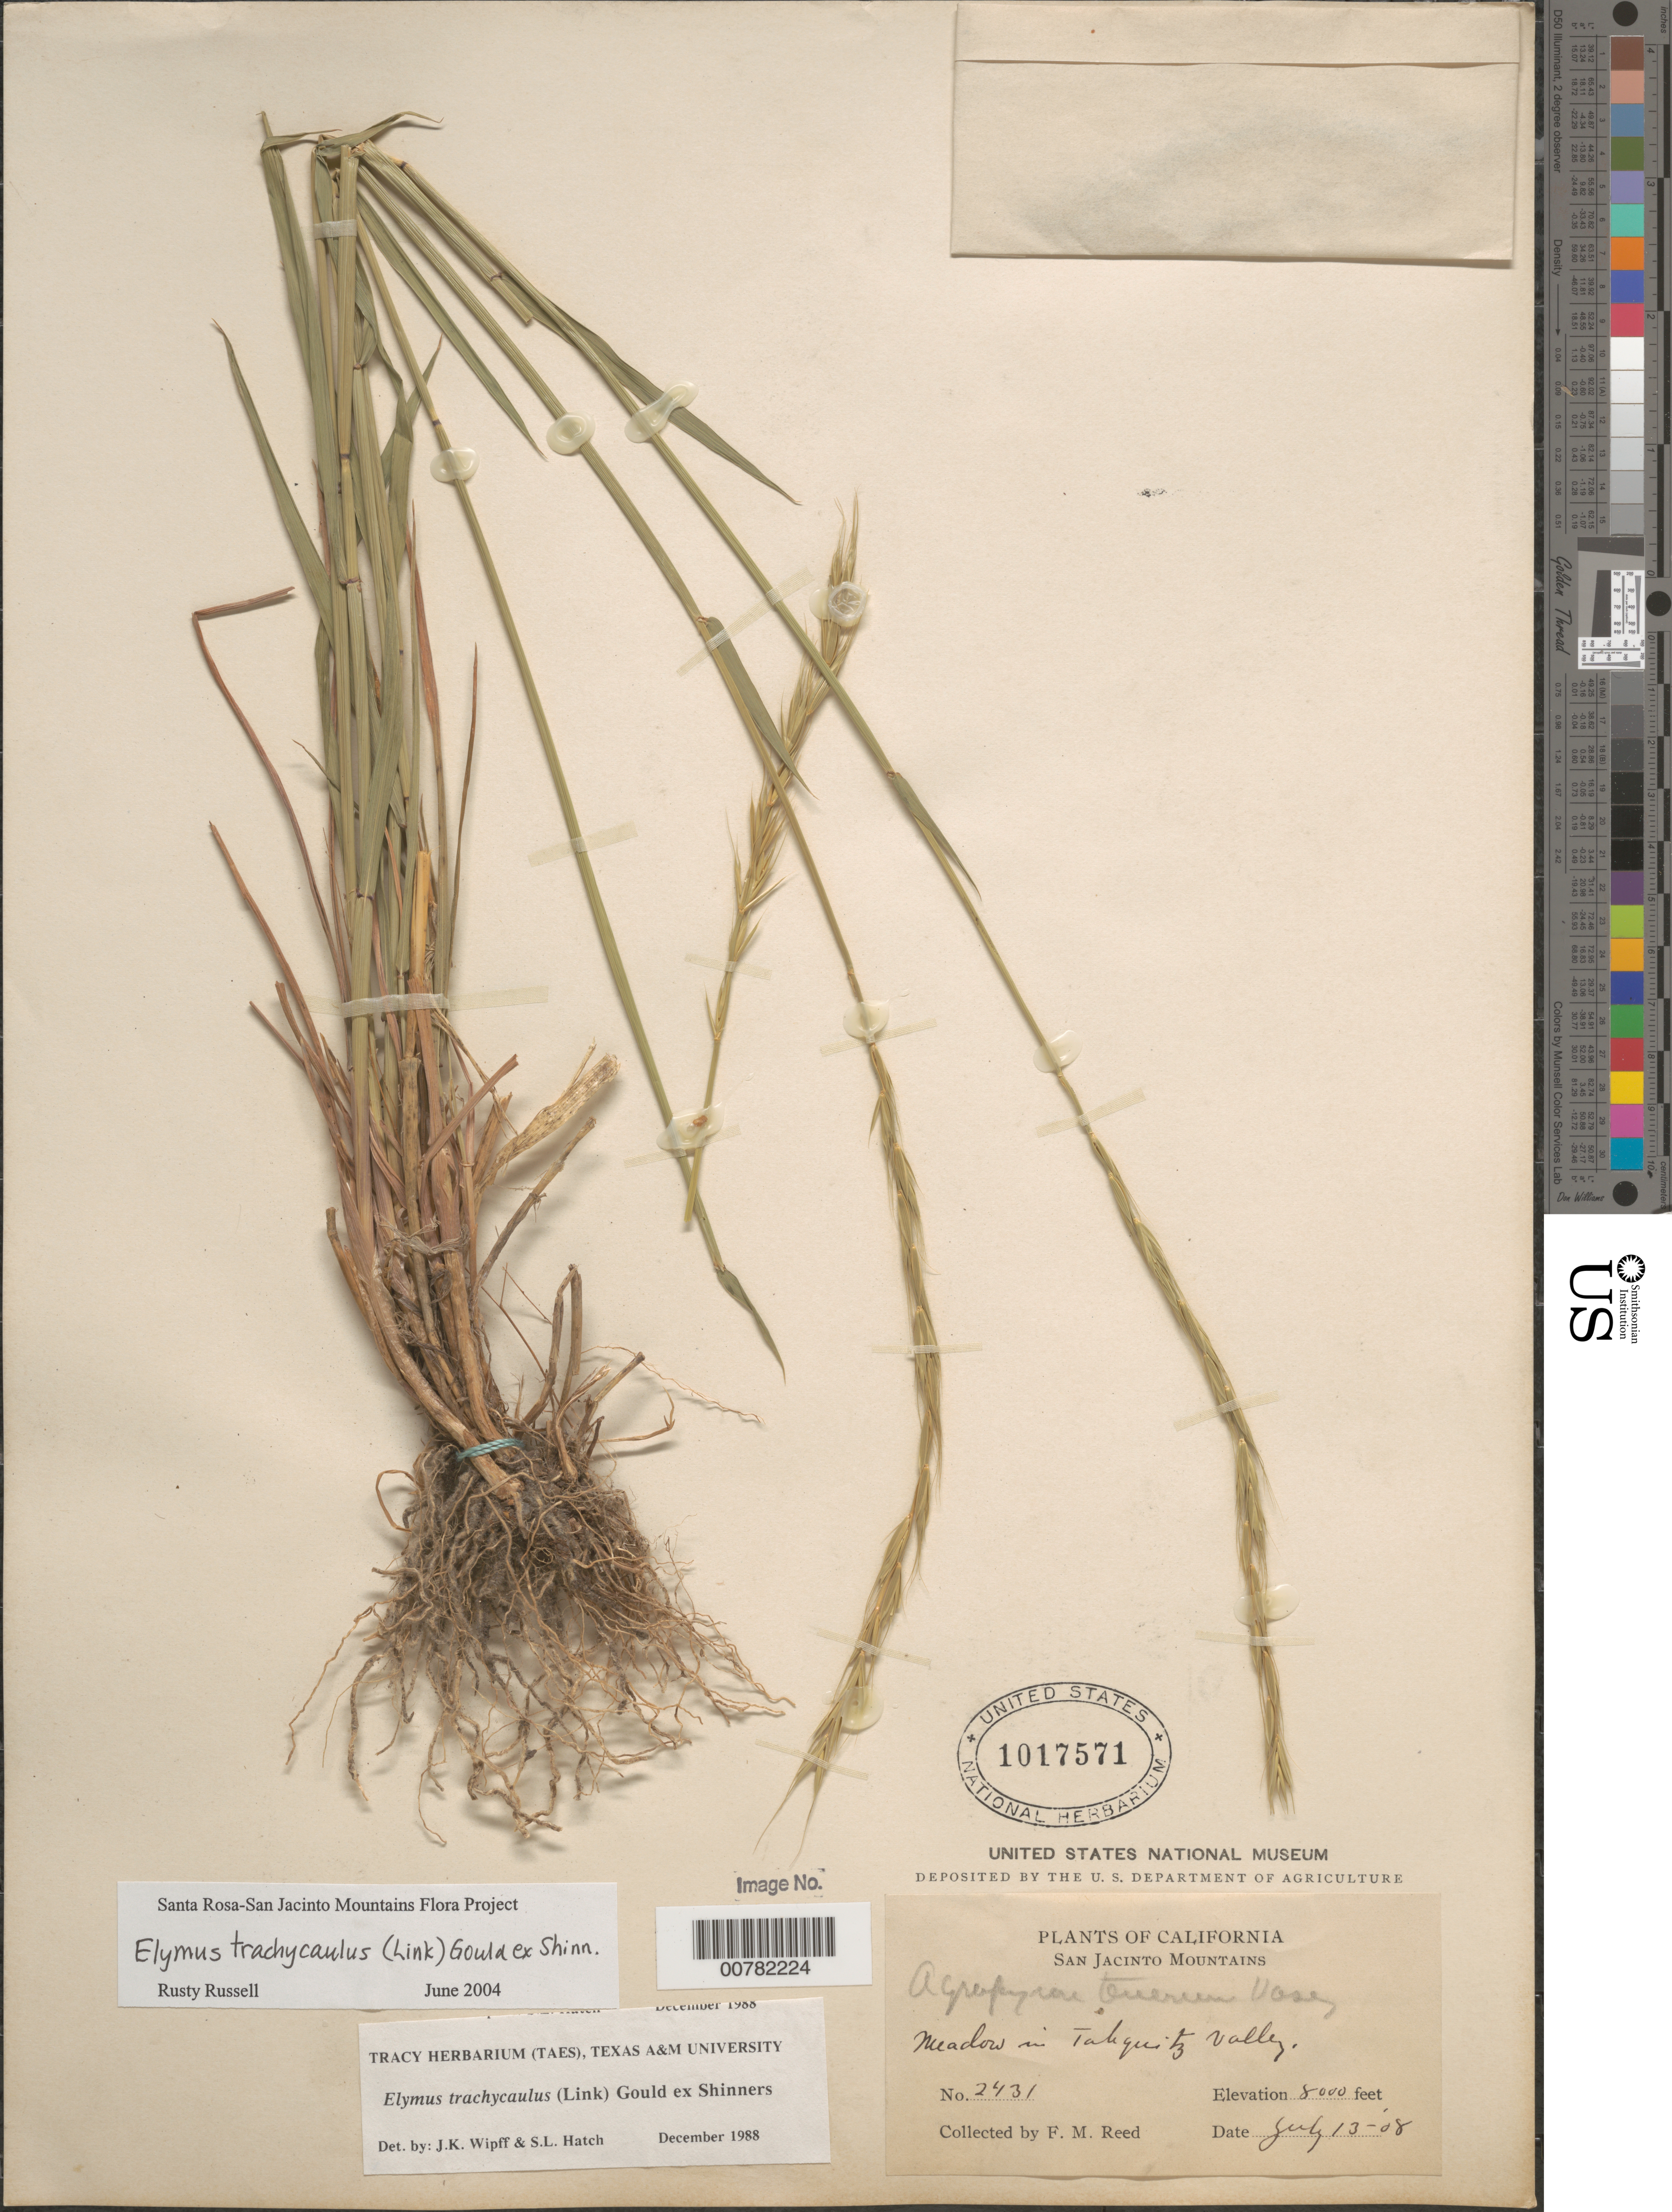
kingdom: Plantae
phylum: Tracheophyta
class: Liliopsida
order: Poales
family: Poaceae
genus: Elymus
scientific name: Elymus trachycaulus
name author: (Link) Gould ex Shinners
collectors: F. Reed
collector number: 2431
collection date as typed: Transcribed d/m/y: 13/7/8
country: United States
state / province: California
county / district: Riverside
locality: San Jacinto Mountains. Meadow in Tahquitz Valley.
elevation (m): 2438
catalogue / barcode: US 1017571